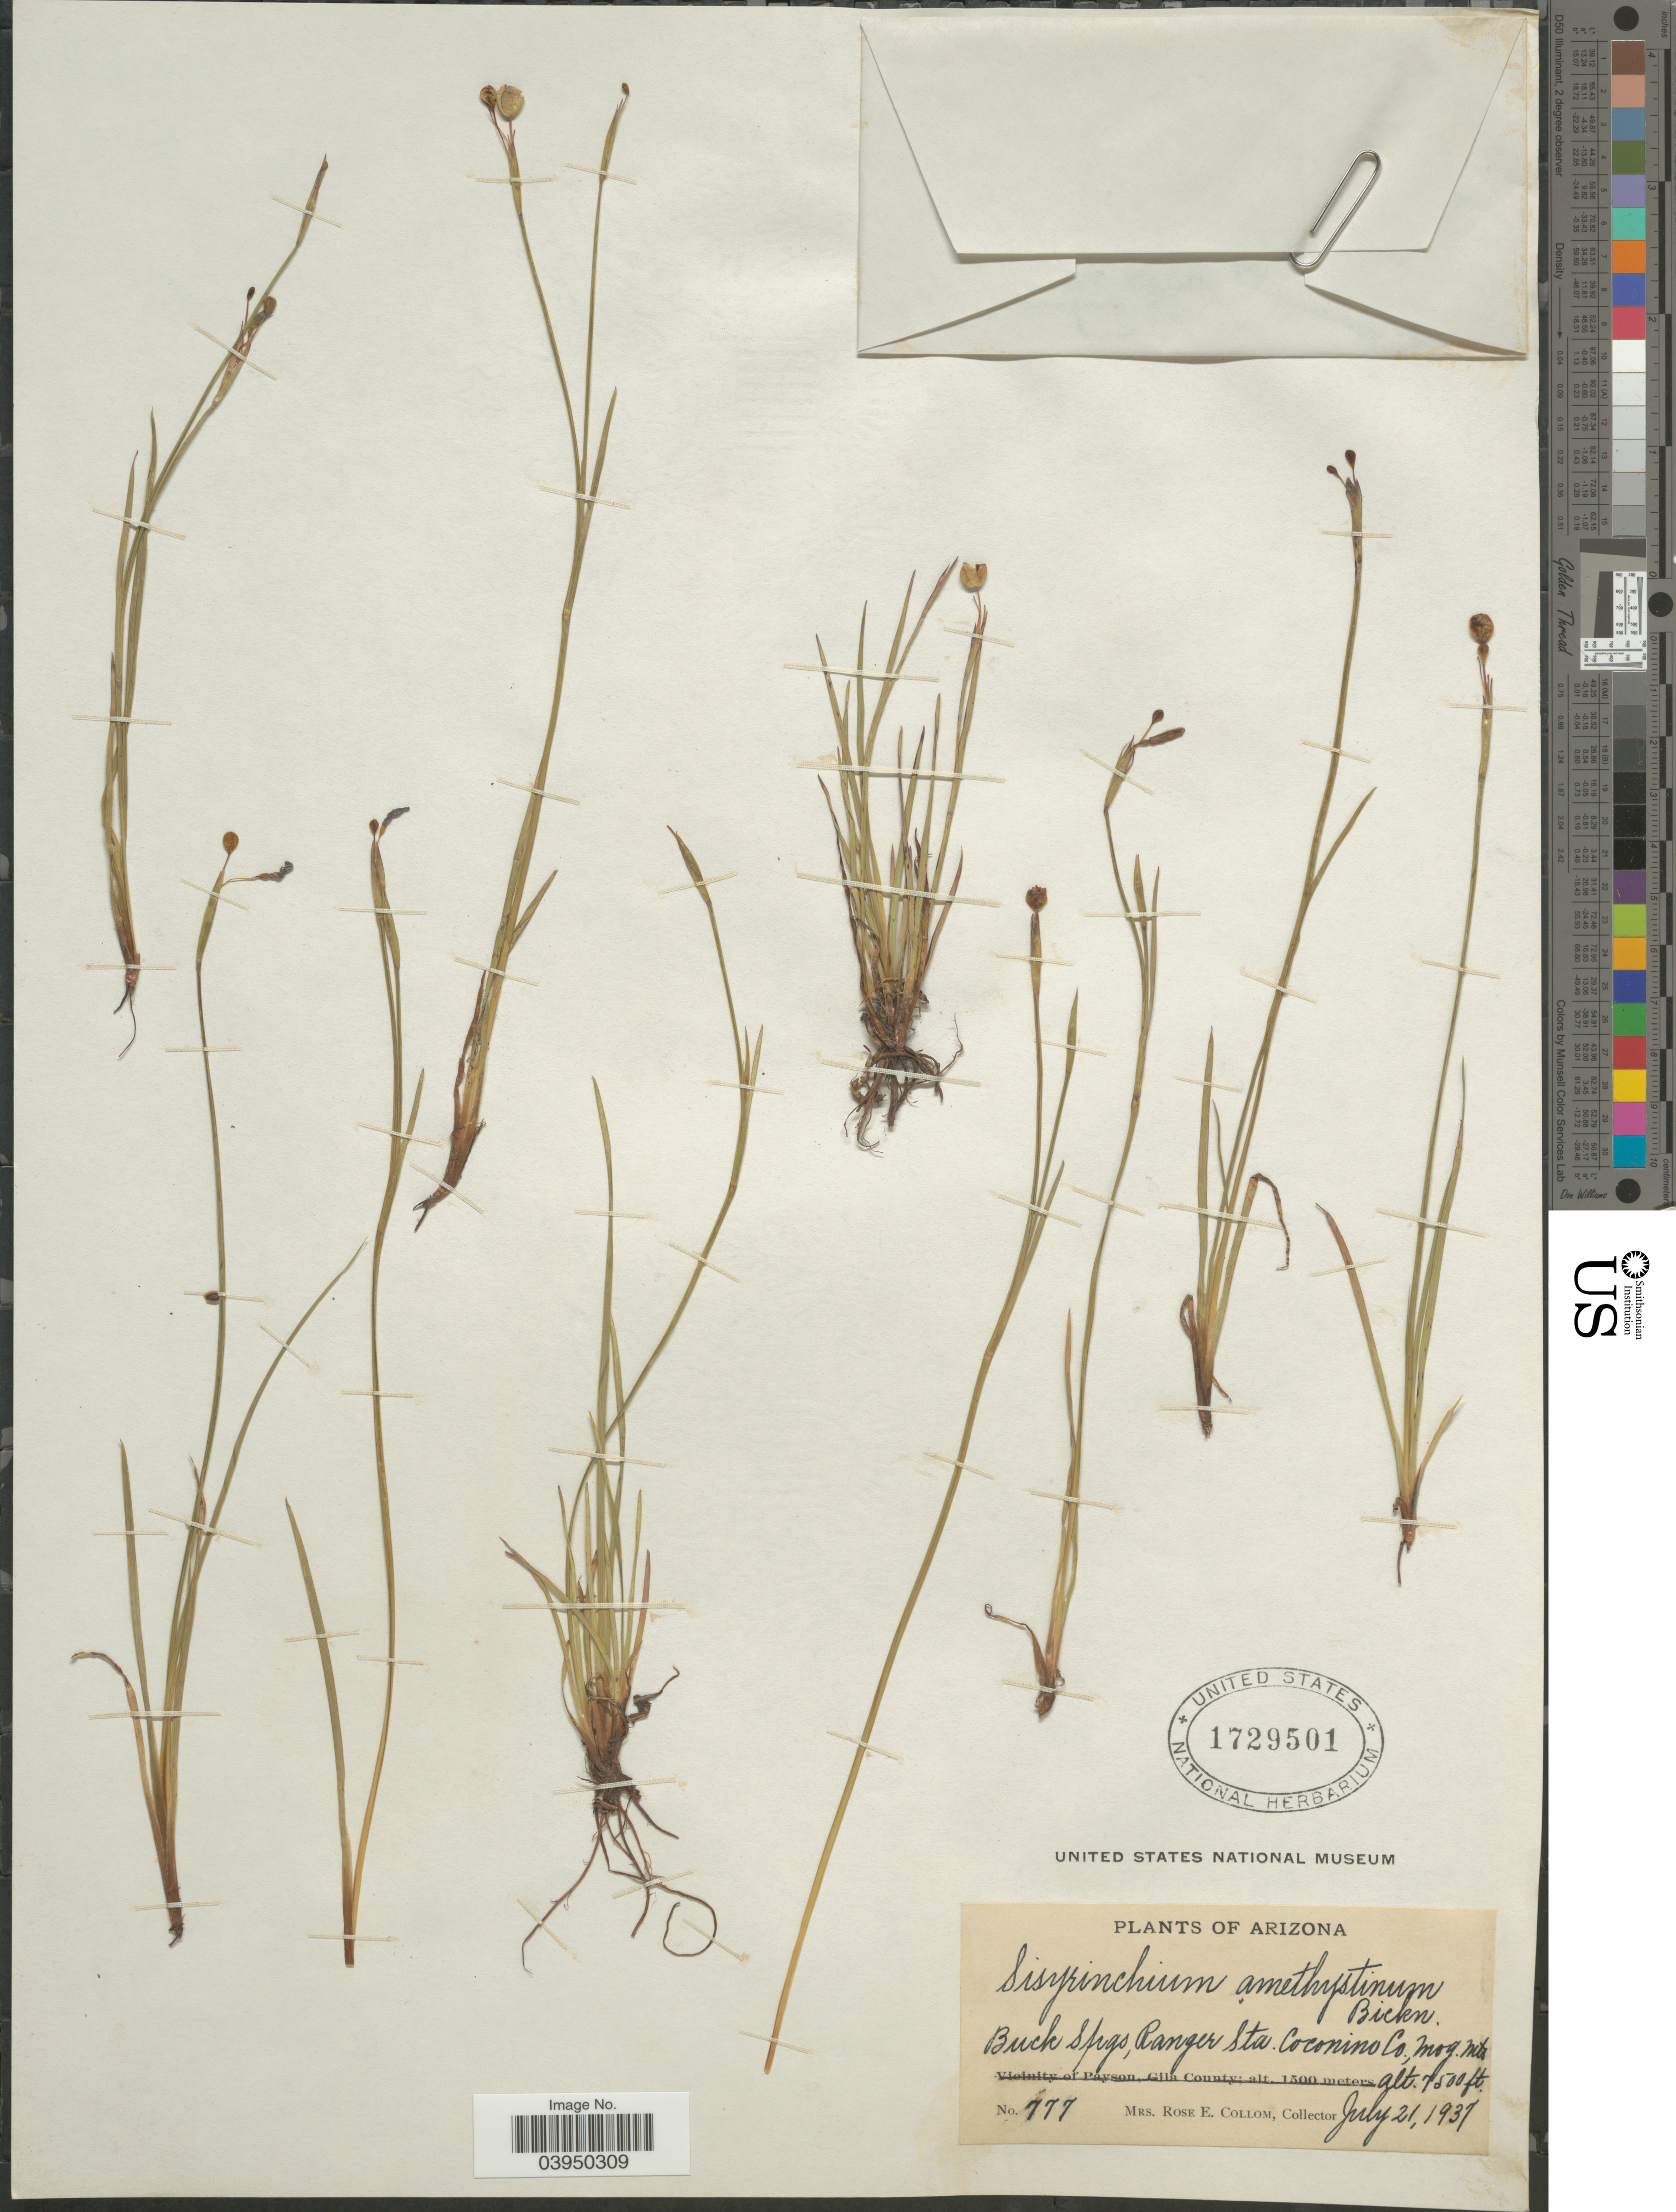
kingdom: Plantae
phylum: Tracheophyta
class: Liliopsida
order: Asparagales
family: Iridaceae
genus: Sisyrinchium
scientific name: Sisyrinchium amethystinum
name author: E.P. Bicknell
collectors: R. E. Collom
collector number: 777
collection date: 1937-07-21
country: United States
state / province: Arizona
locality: Buck spgs, Ranger Sta. Coconino Co., mog mts.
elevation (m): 2286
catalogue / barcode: US 1729501